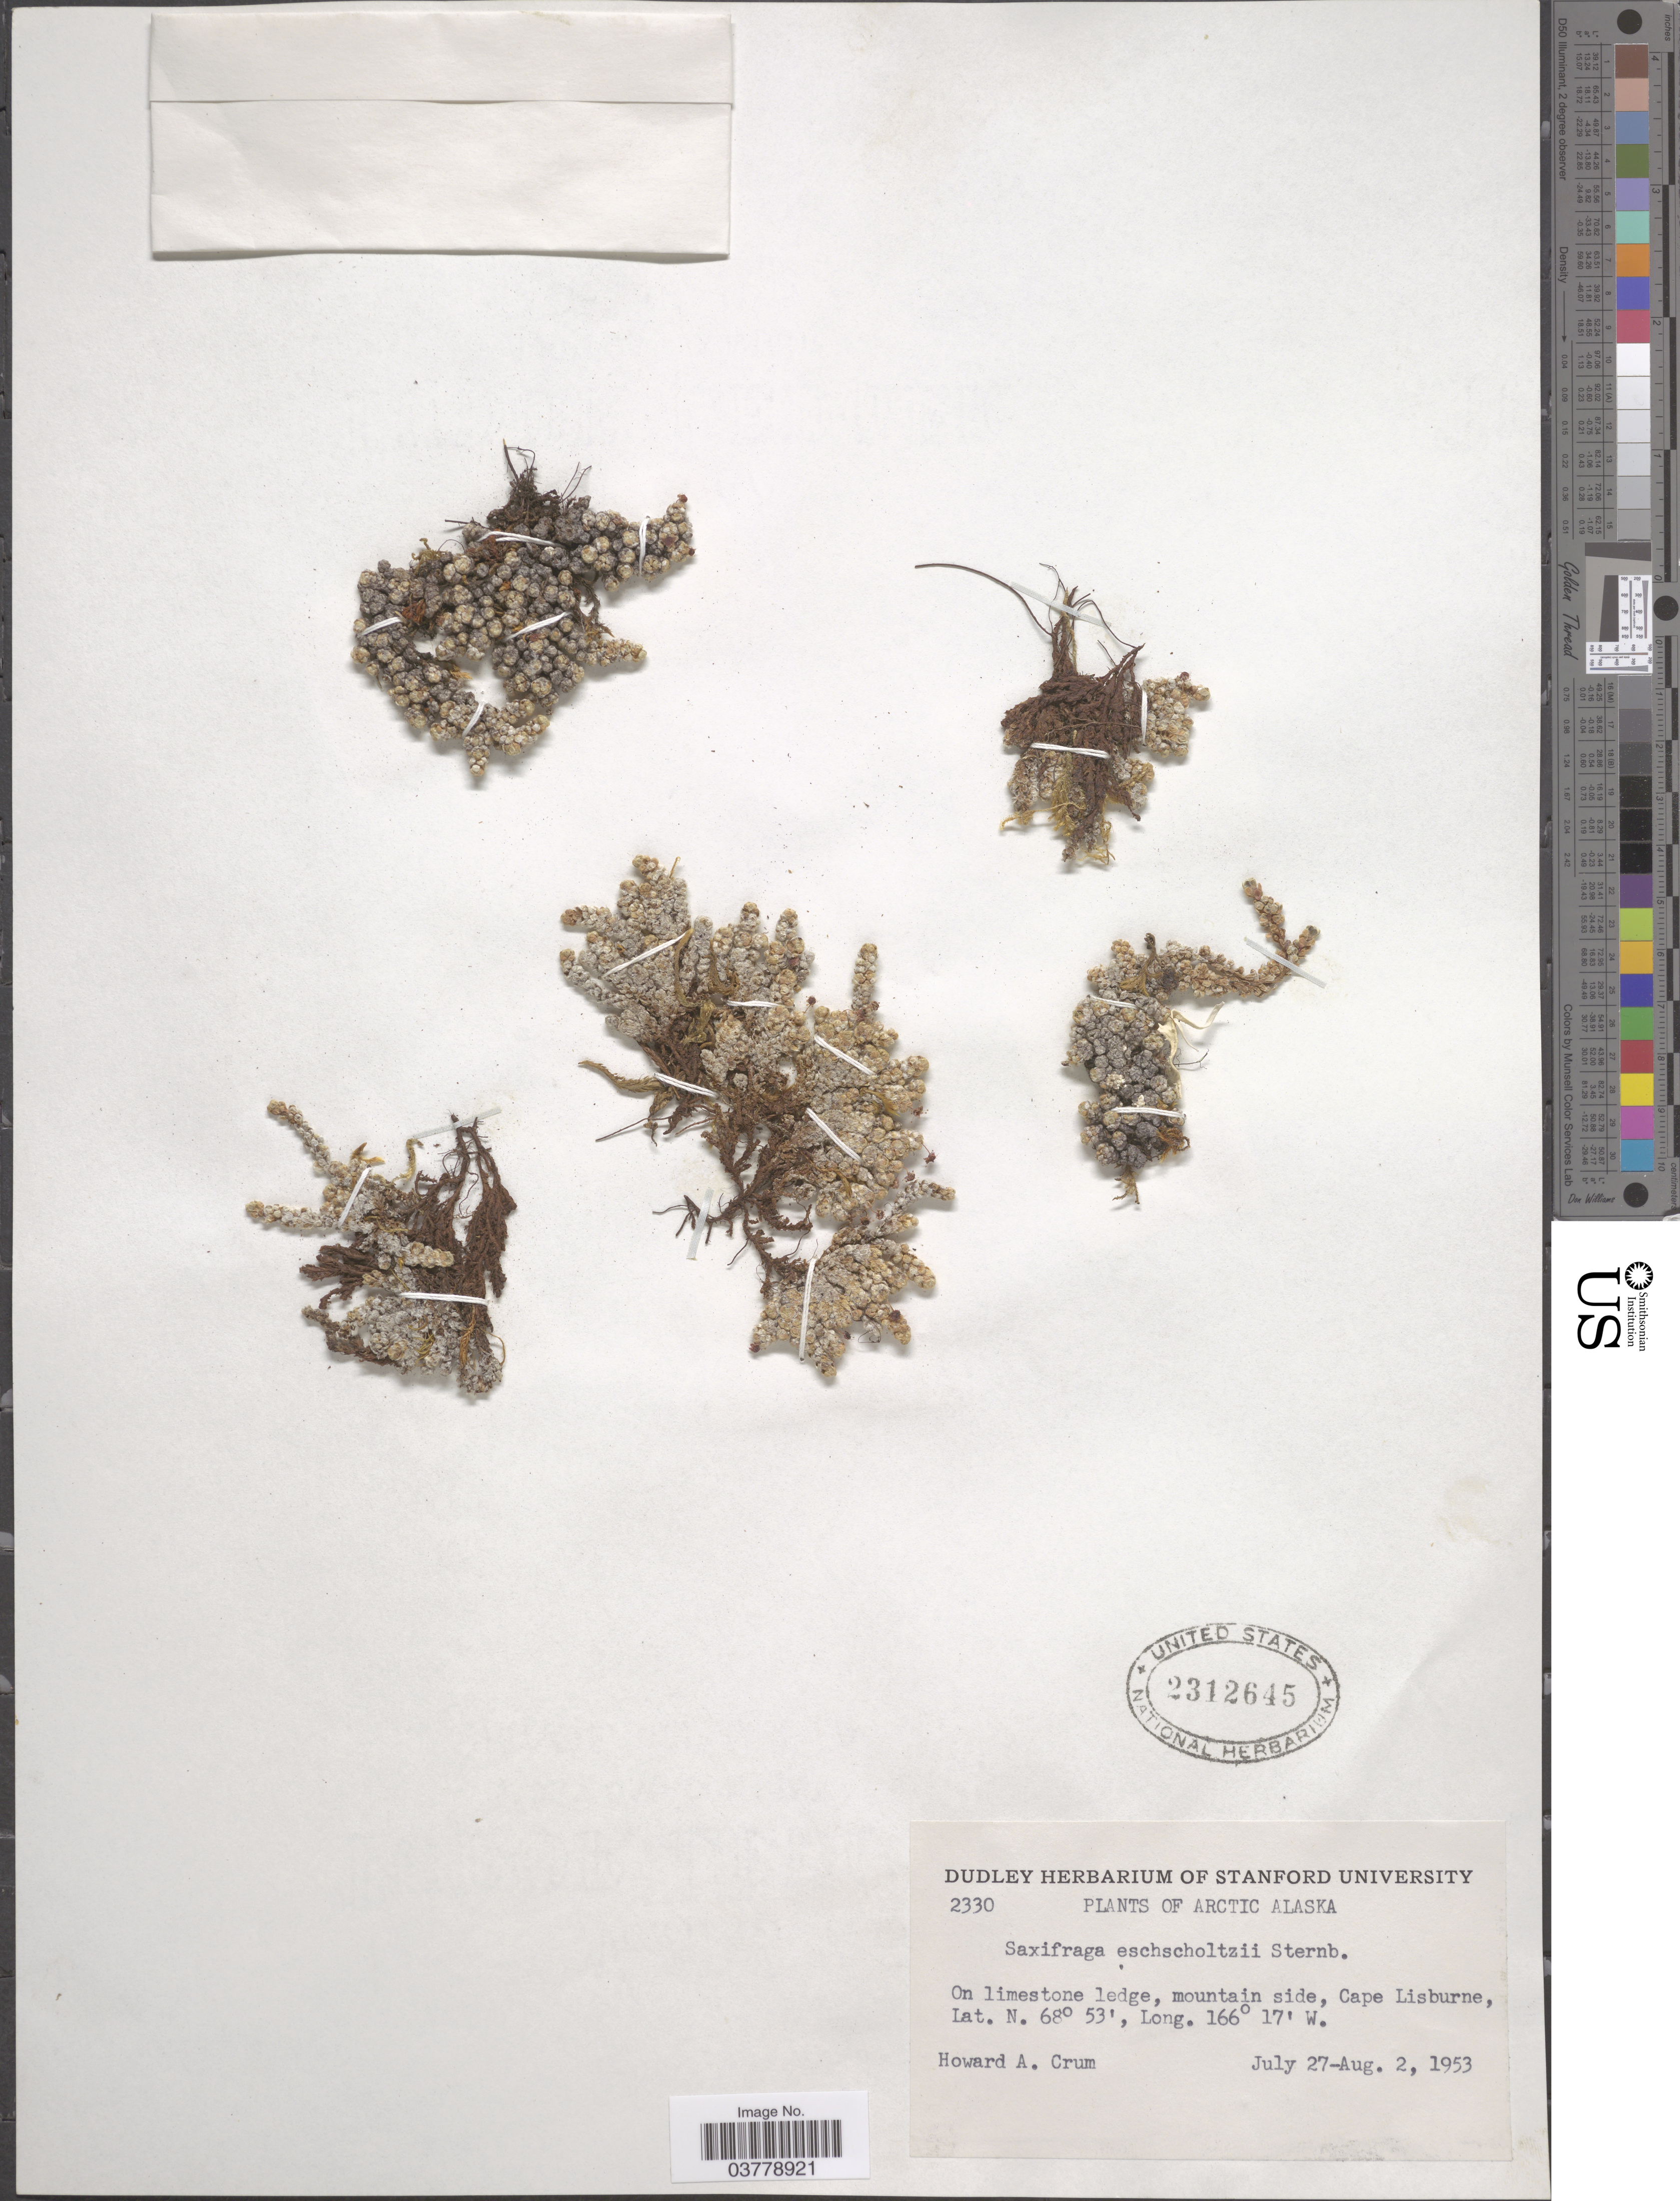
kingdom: Plantae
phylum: Tracheophyta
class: Magnoliopsida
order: Saxifragales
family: Saxifragaceae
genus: Saxifraga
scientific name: Saxifraga eschscholtzii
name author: Sternb.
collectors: H. A. Crum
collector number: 2330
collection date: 1953-07-27/1953-08-02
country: United States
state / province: Alaska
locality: Arctic Alaska. Cape Lisburne.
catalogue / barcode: US 2312645